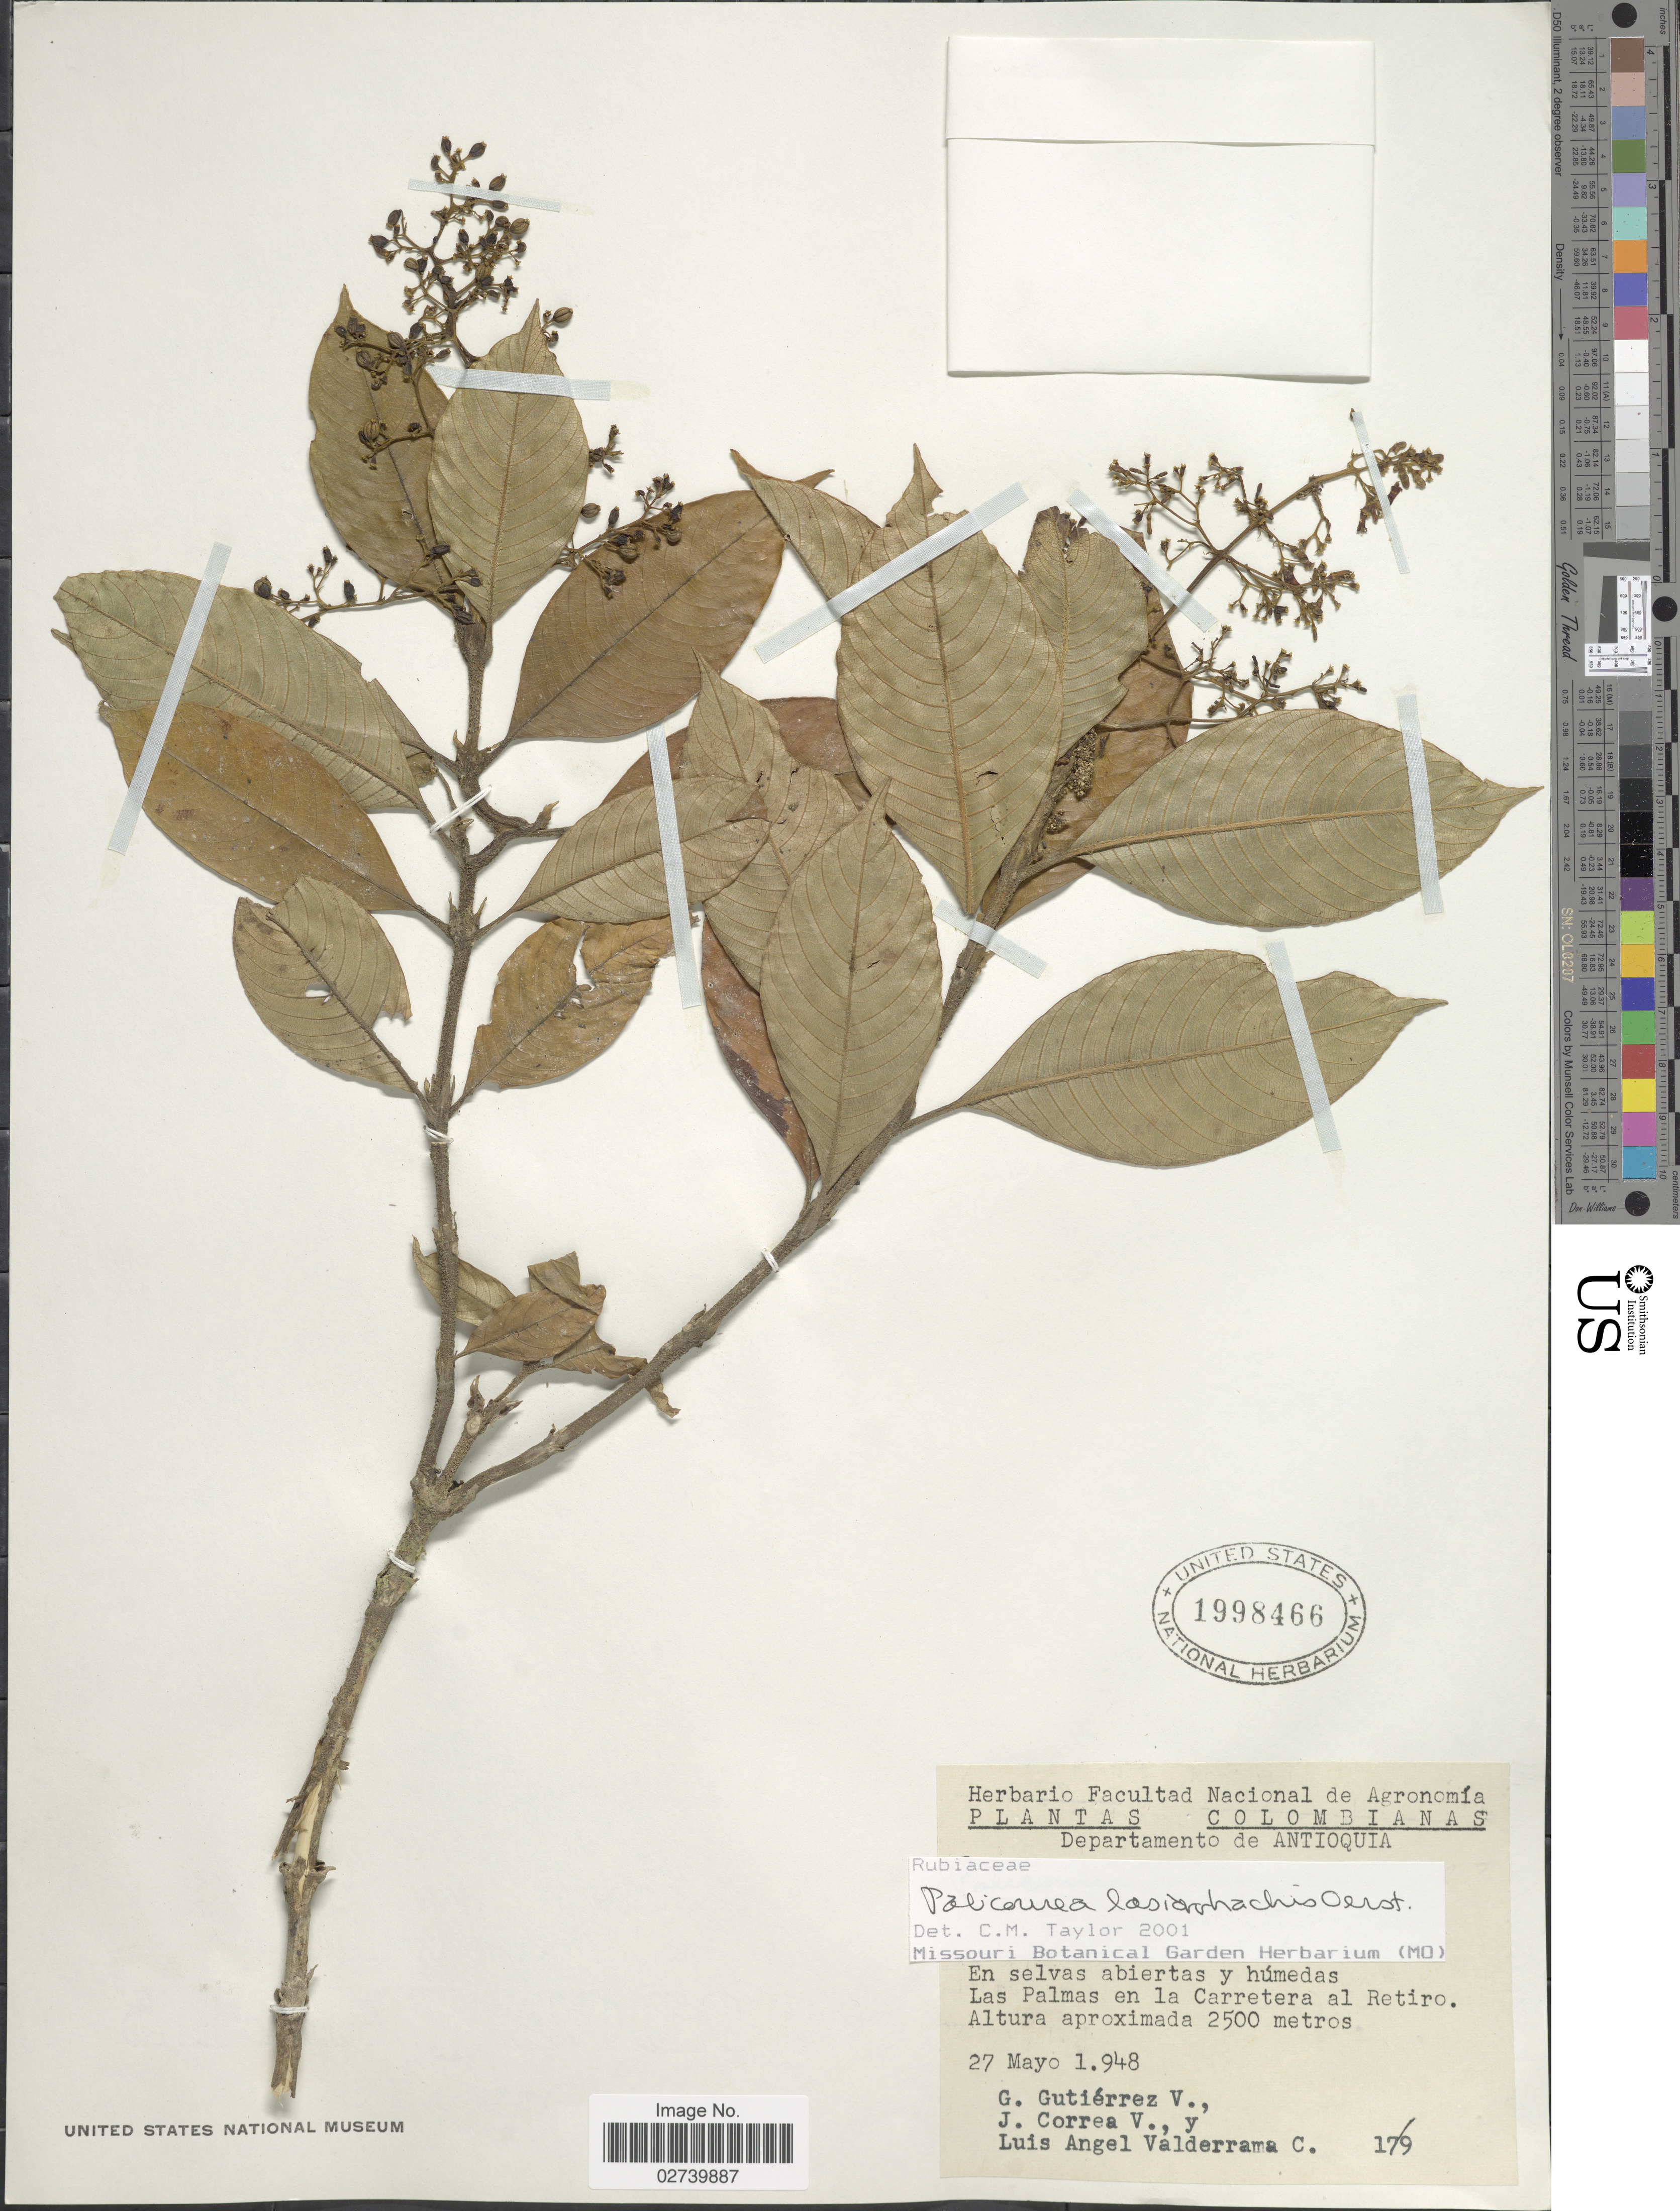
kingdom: Plantae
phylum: Tracheophyta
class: Magnoliopsida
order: Gentianales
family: Rubiaceae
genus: Palicourea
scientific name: Palicourea lasiorrhachis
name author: Oerst.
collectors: G. Gutiérrez V., J. Correa V. & L. E. Valderrama V.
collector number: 179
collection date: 1948-05-27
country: Colombia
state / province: Antioquia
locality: Las Palmas en la Carretera al Retiro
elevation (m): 2500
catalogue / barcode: US 1998466